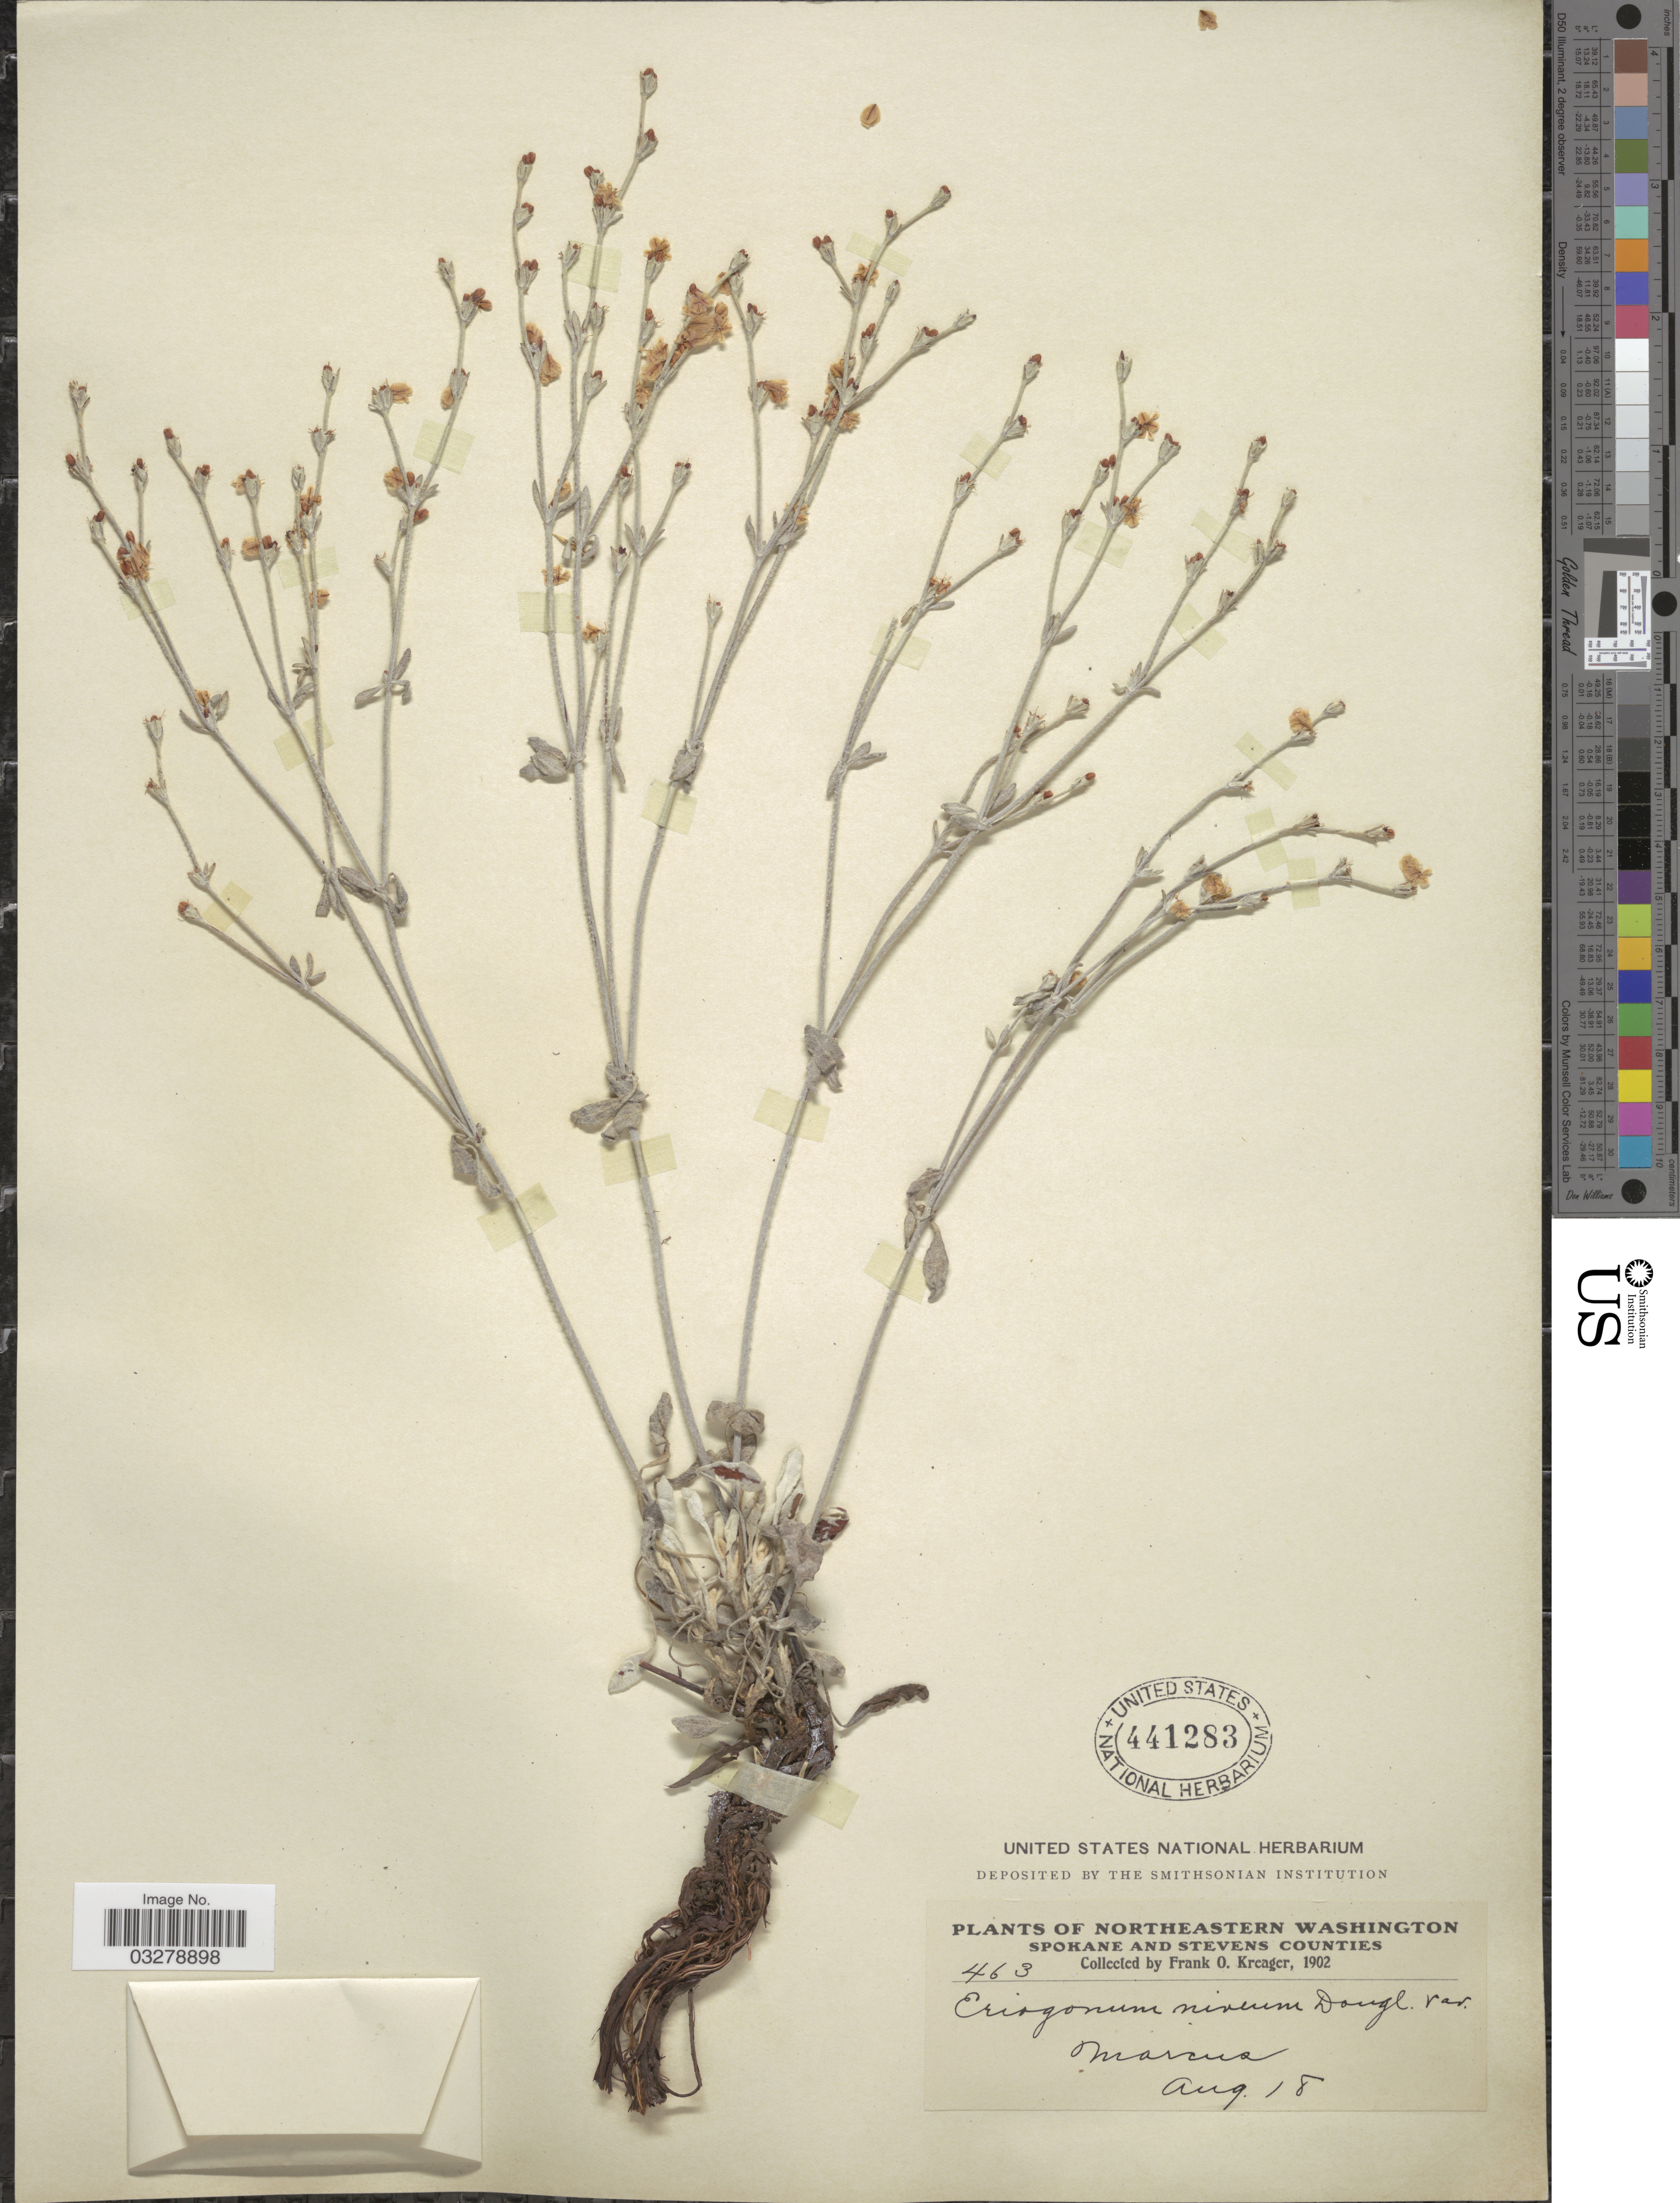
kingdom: Plantae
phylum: Tracheophyta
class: Magnoliopsida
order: Caryophyllales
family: Polygonaceae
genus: Eriogonum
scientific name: Eriogonum niverum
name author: Douglas ex Benth.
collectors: F. Kreager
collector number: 463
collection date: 1902-08-18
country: United States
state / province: Washington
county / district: Spokane / Stevens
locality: Northeastern Washington, Spokane and Stevens Counties, Marcus.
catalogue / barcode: US 41283